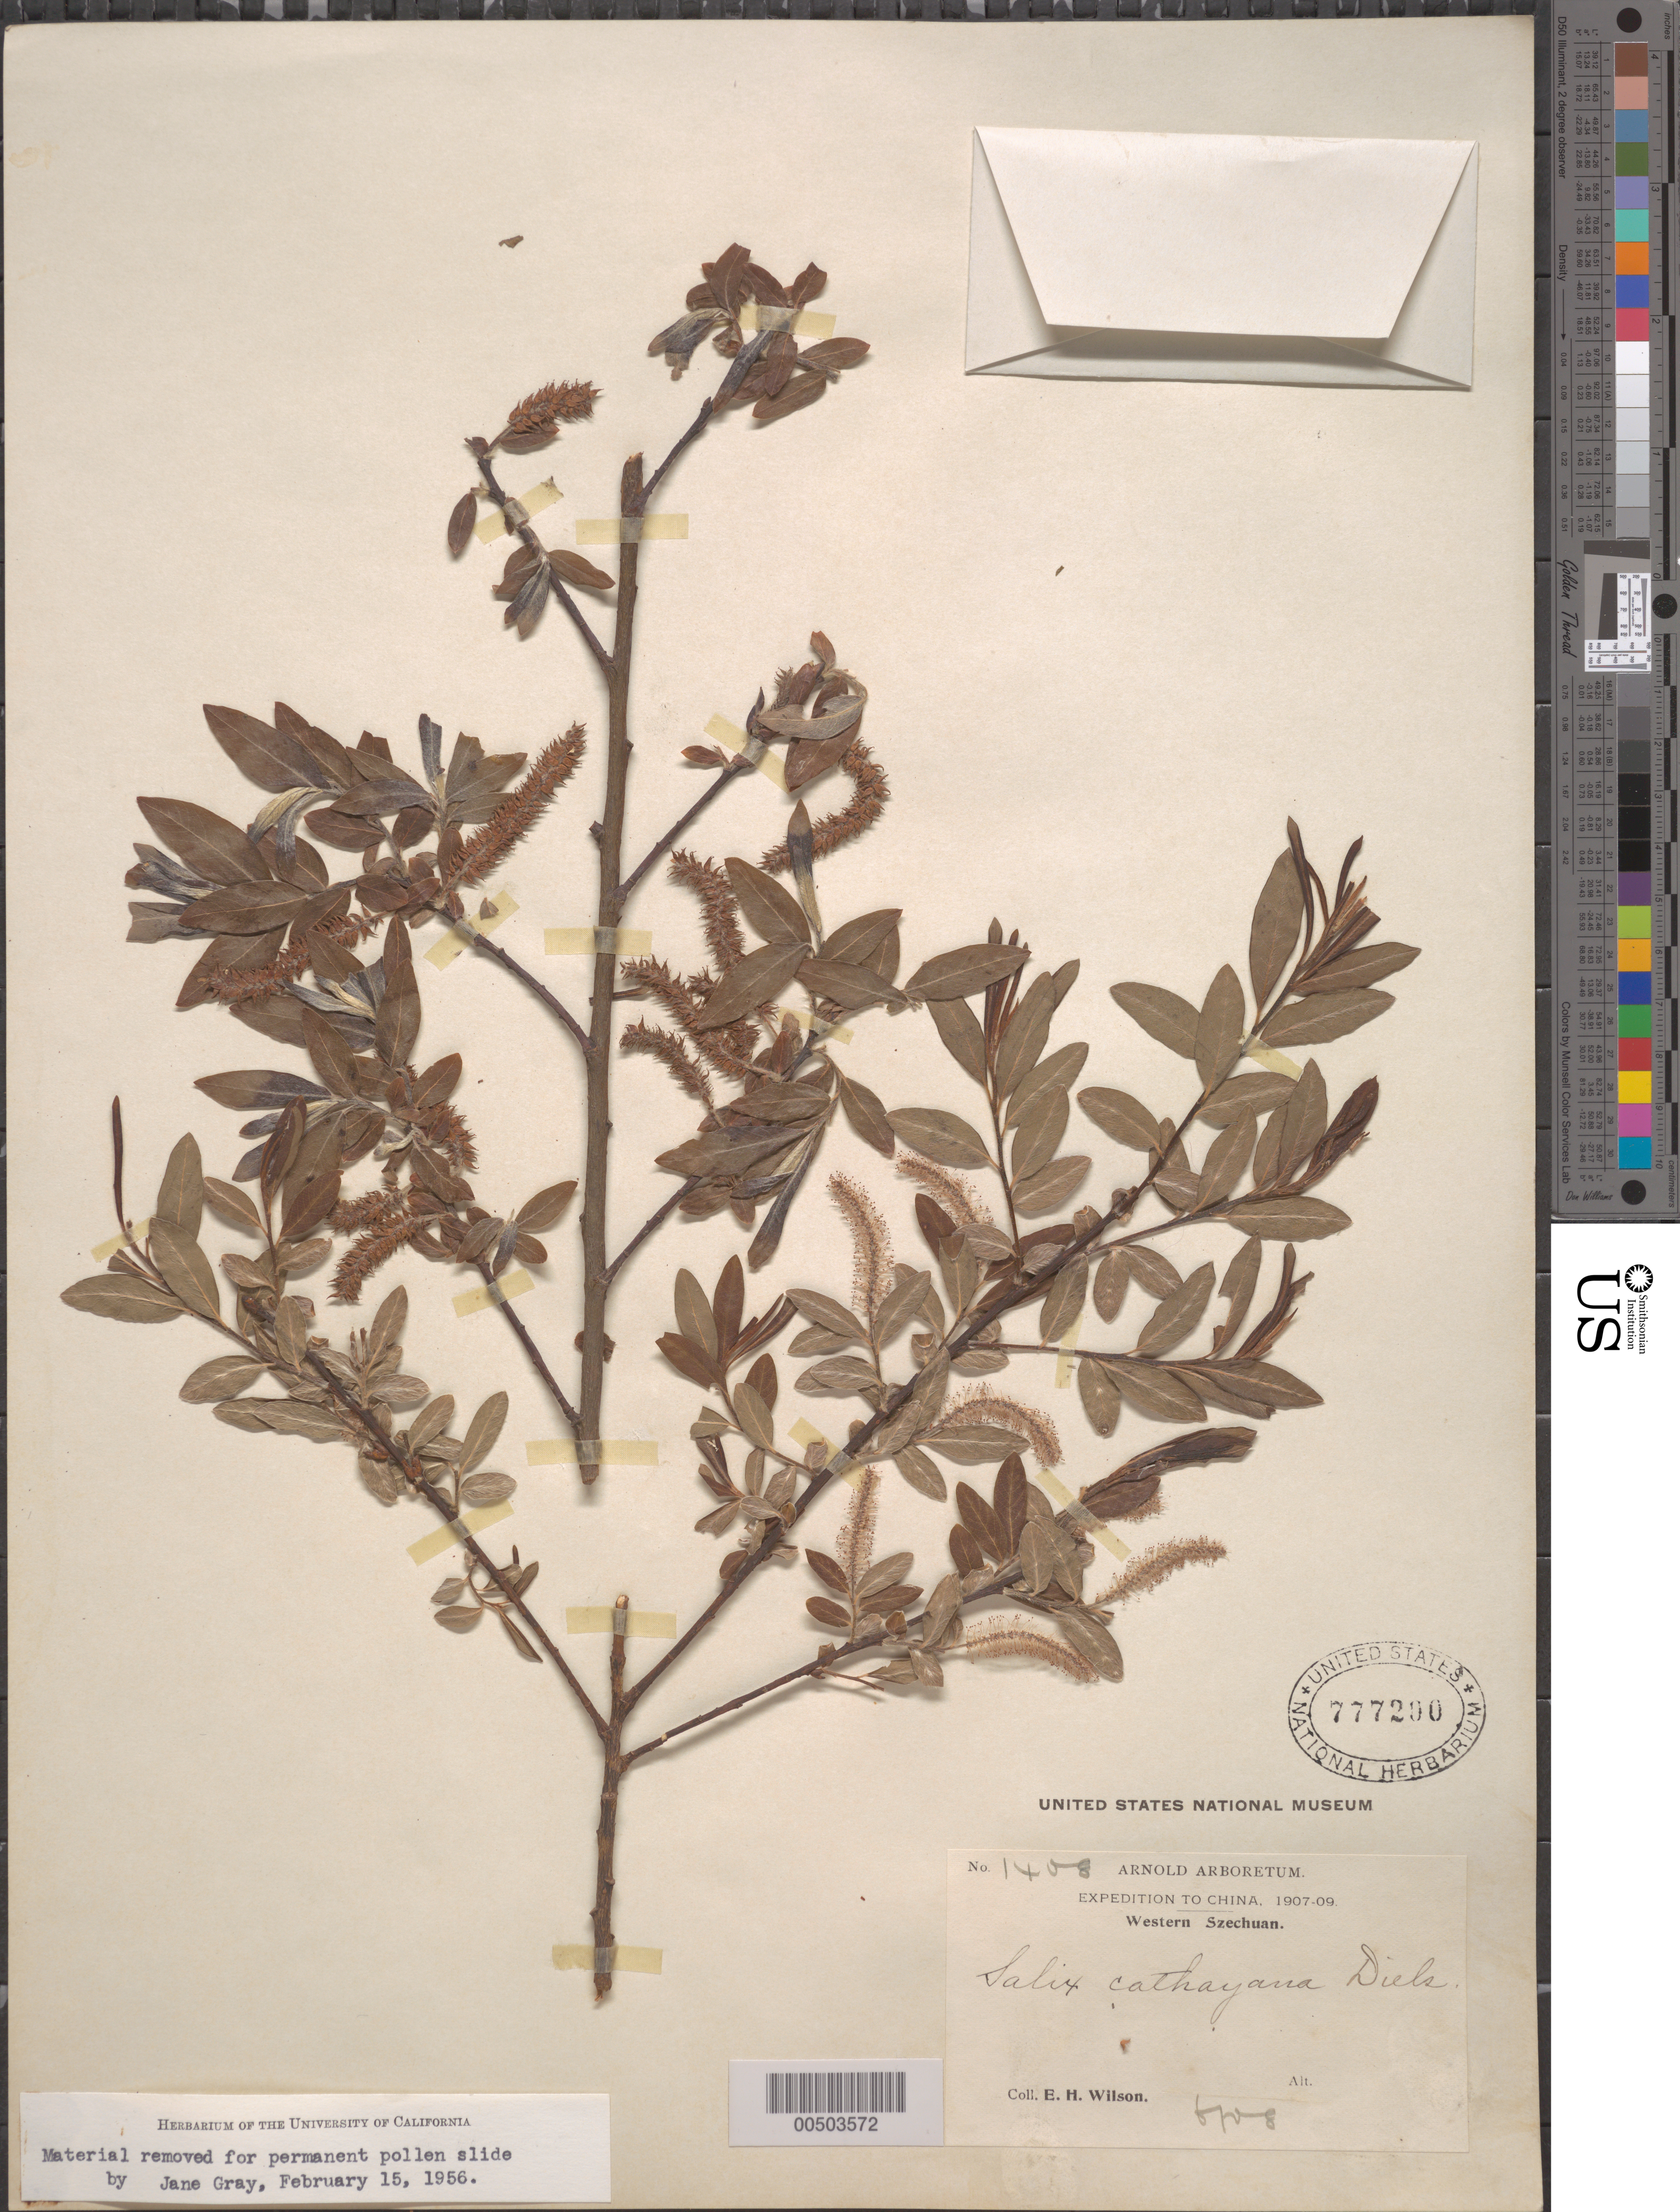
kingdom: Plantae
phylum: Tracheophyta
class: Magnoliopsida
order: Malpighiales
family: Salicaceae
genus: Salix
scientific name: Salix cathayana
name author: Diels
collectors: E. H. Wilson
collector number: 1408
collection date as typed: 1907 to -- --- 1909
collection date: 1907/1909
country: China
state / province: Sichuan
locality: Western Szechuan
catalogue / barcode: US 777200